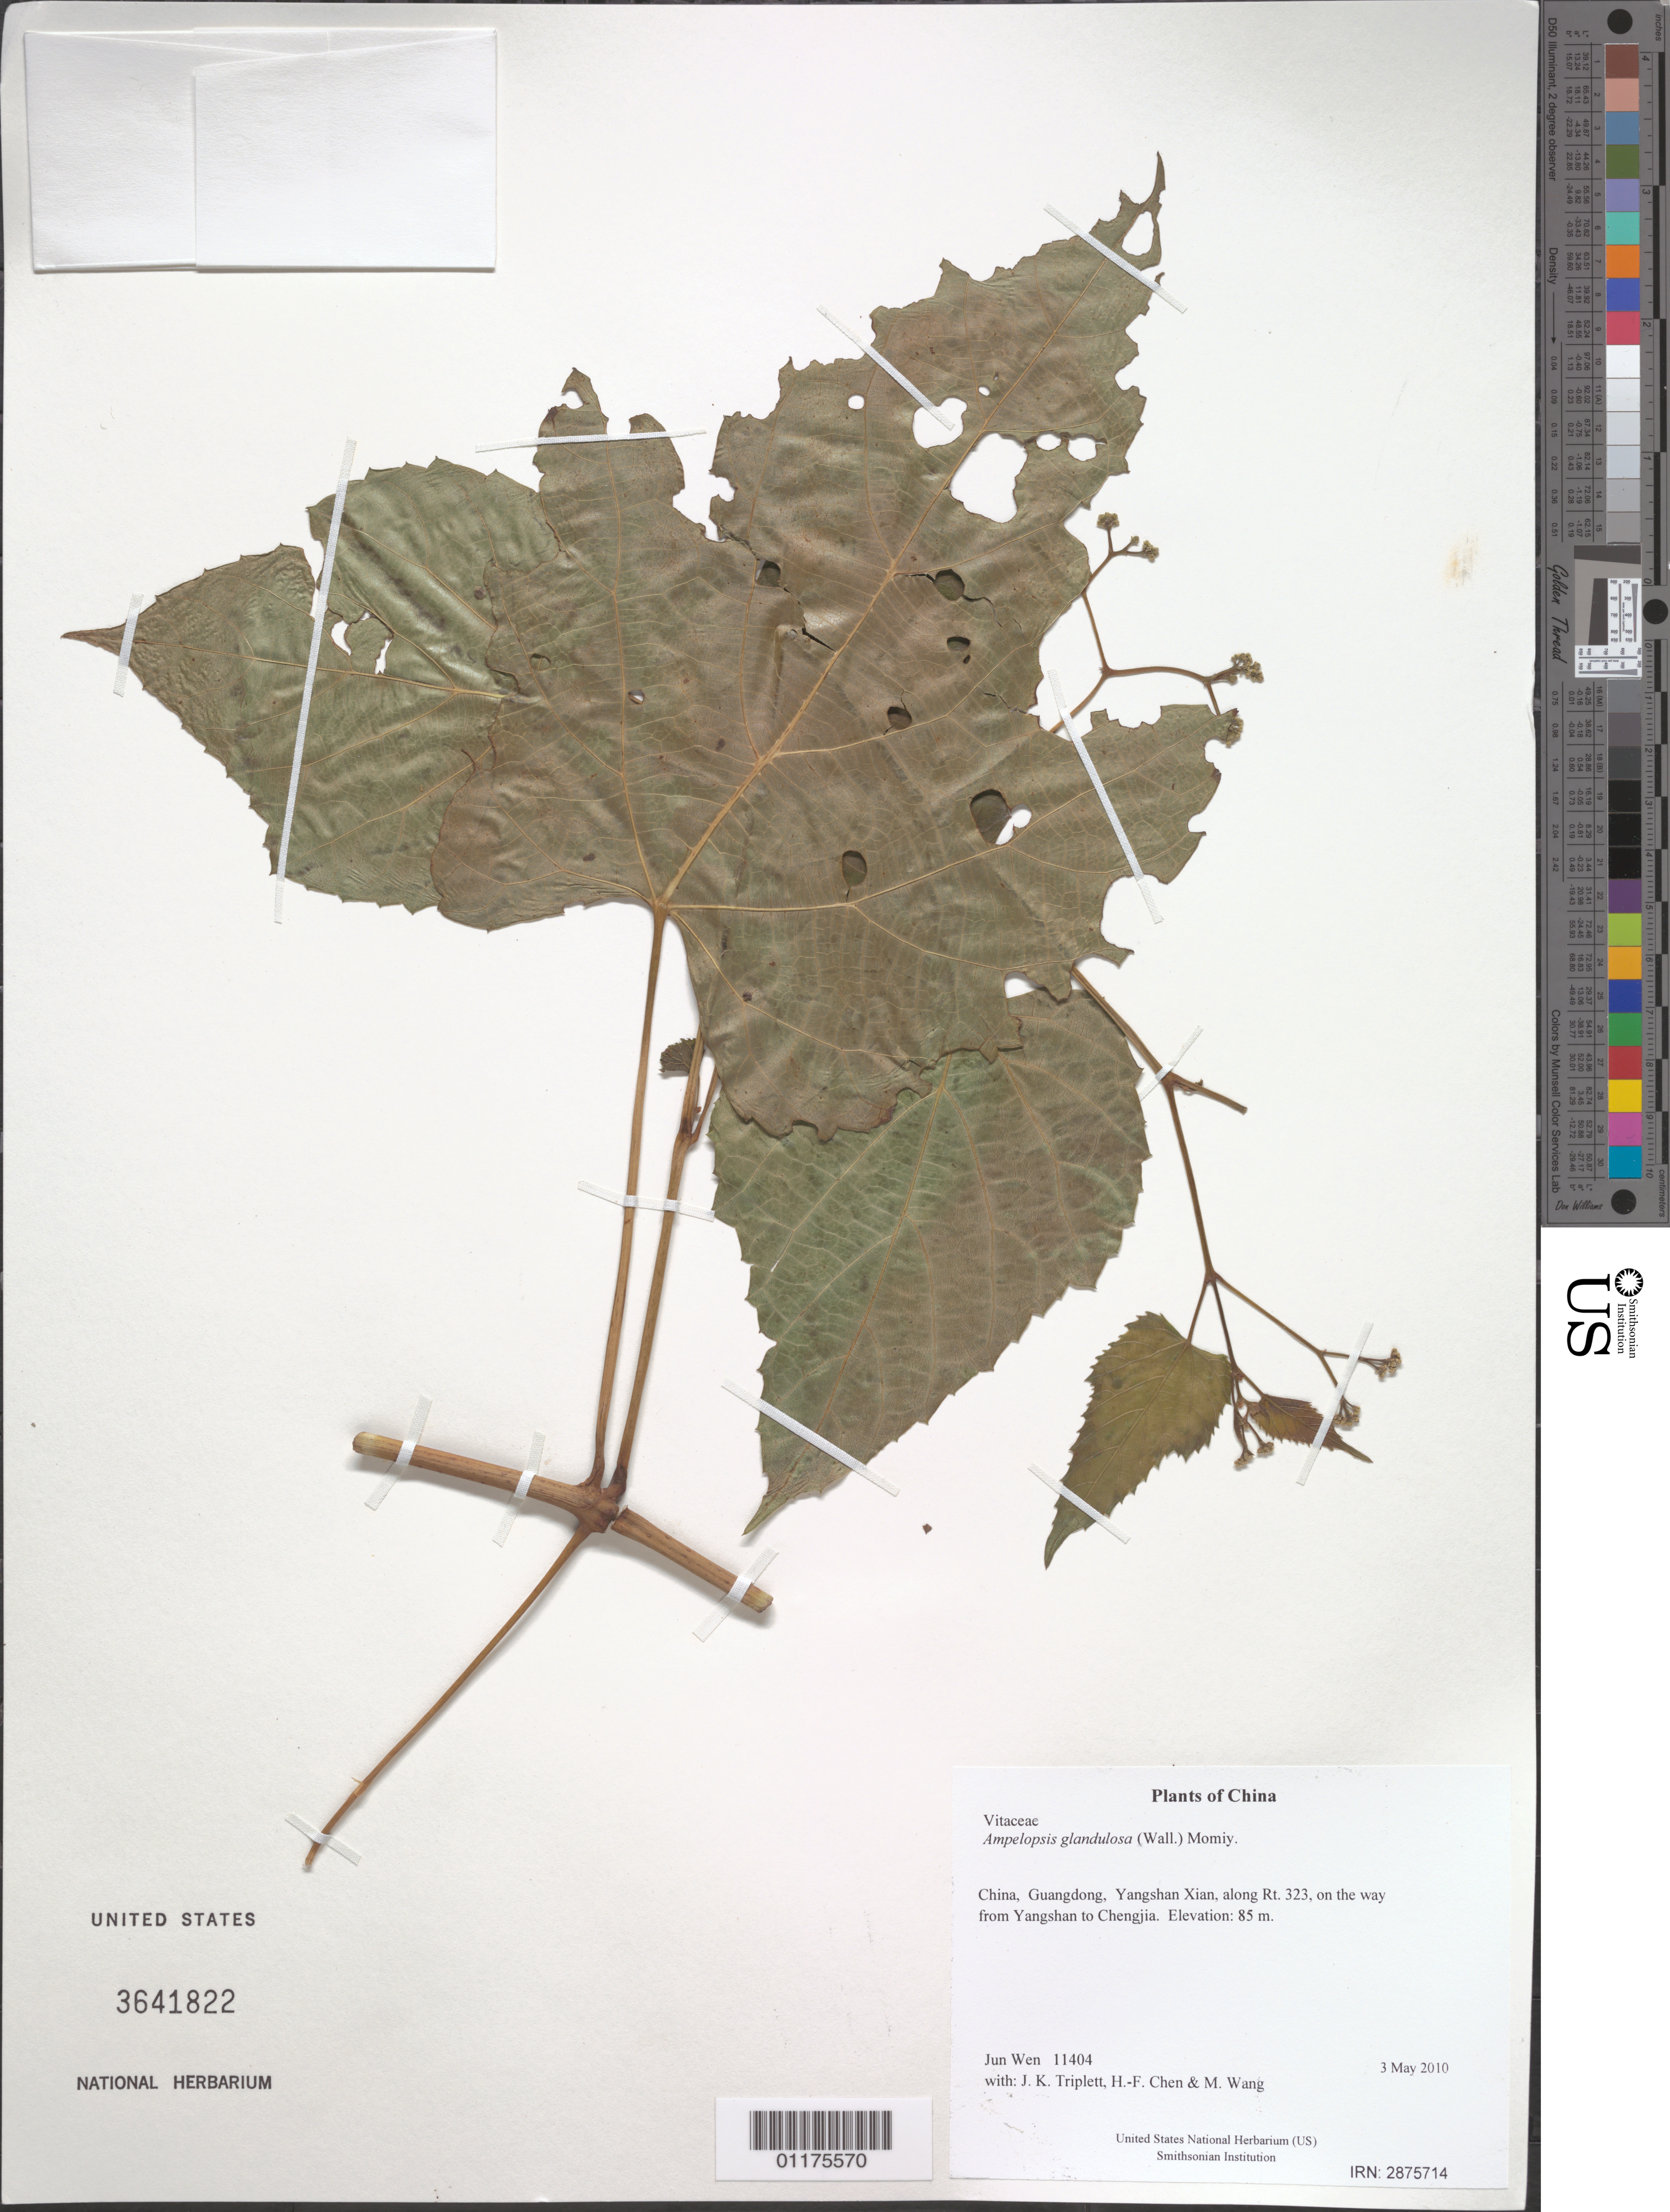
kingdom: Plantae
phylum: Tracheophyta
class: Magnoliopsida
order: Vitales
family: Vitaceae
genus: Ampelopsis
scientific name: Ampelopsis glandulosa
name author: (Wall.) Momiy.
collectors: J. Wen, J. K. Triplett, H.-F. Chen & M. Wang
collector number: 11404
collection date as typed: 3 May 2010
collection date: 2010-05-03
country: China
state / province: Guangdong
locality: Yangshan Xian, along Rt. 323, on the way from Yangshan to Chengjia.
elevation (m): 85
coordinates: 24 39.667 N, 112 44.815 E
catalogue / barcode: US 3641822